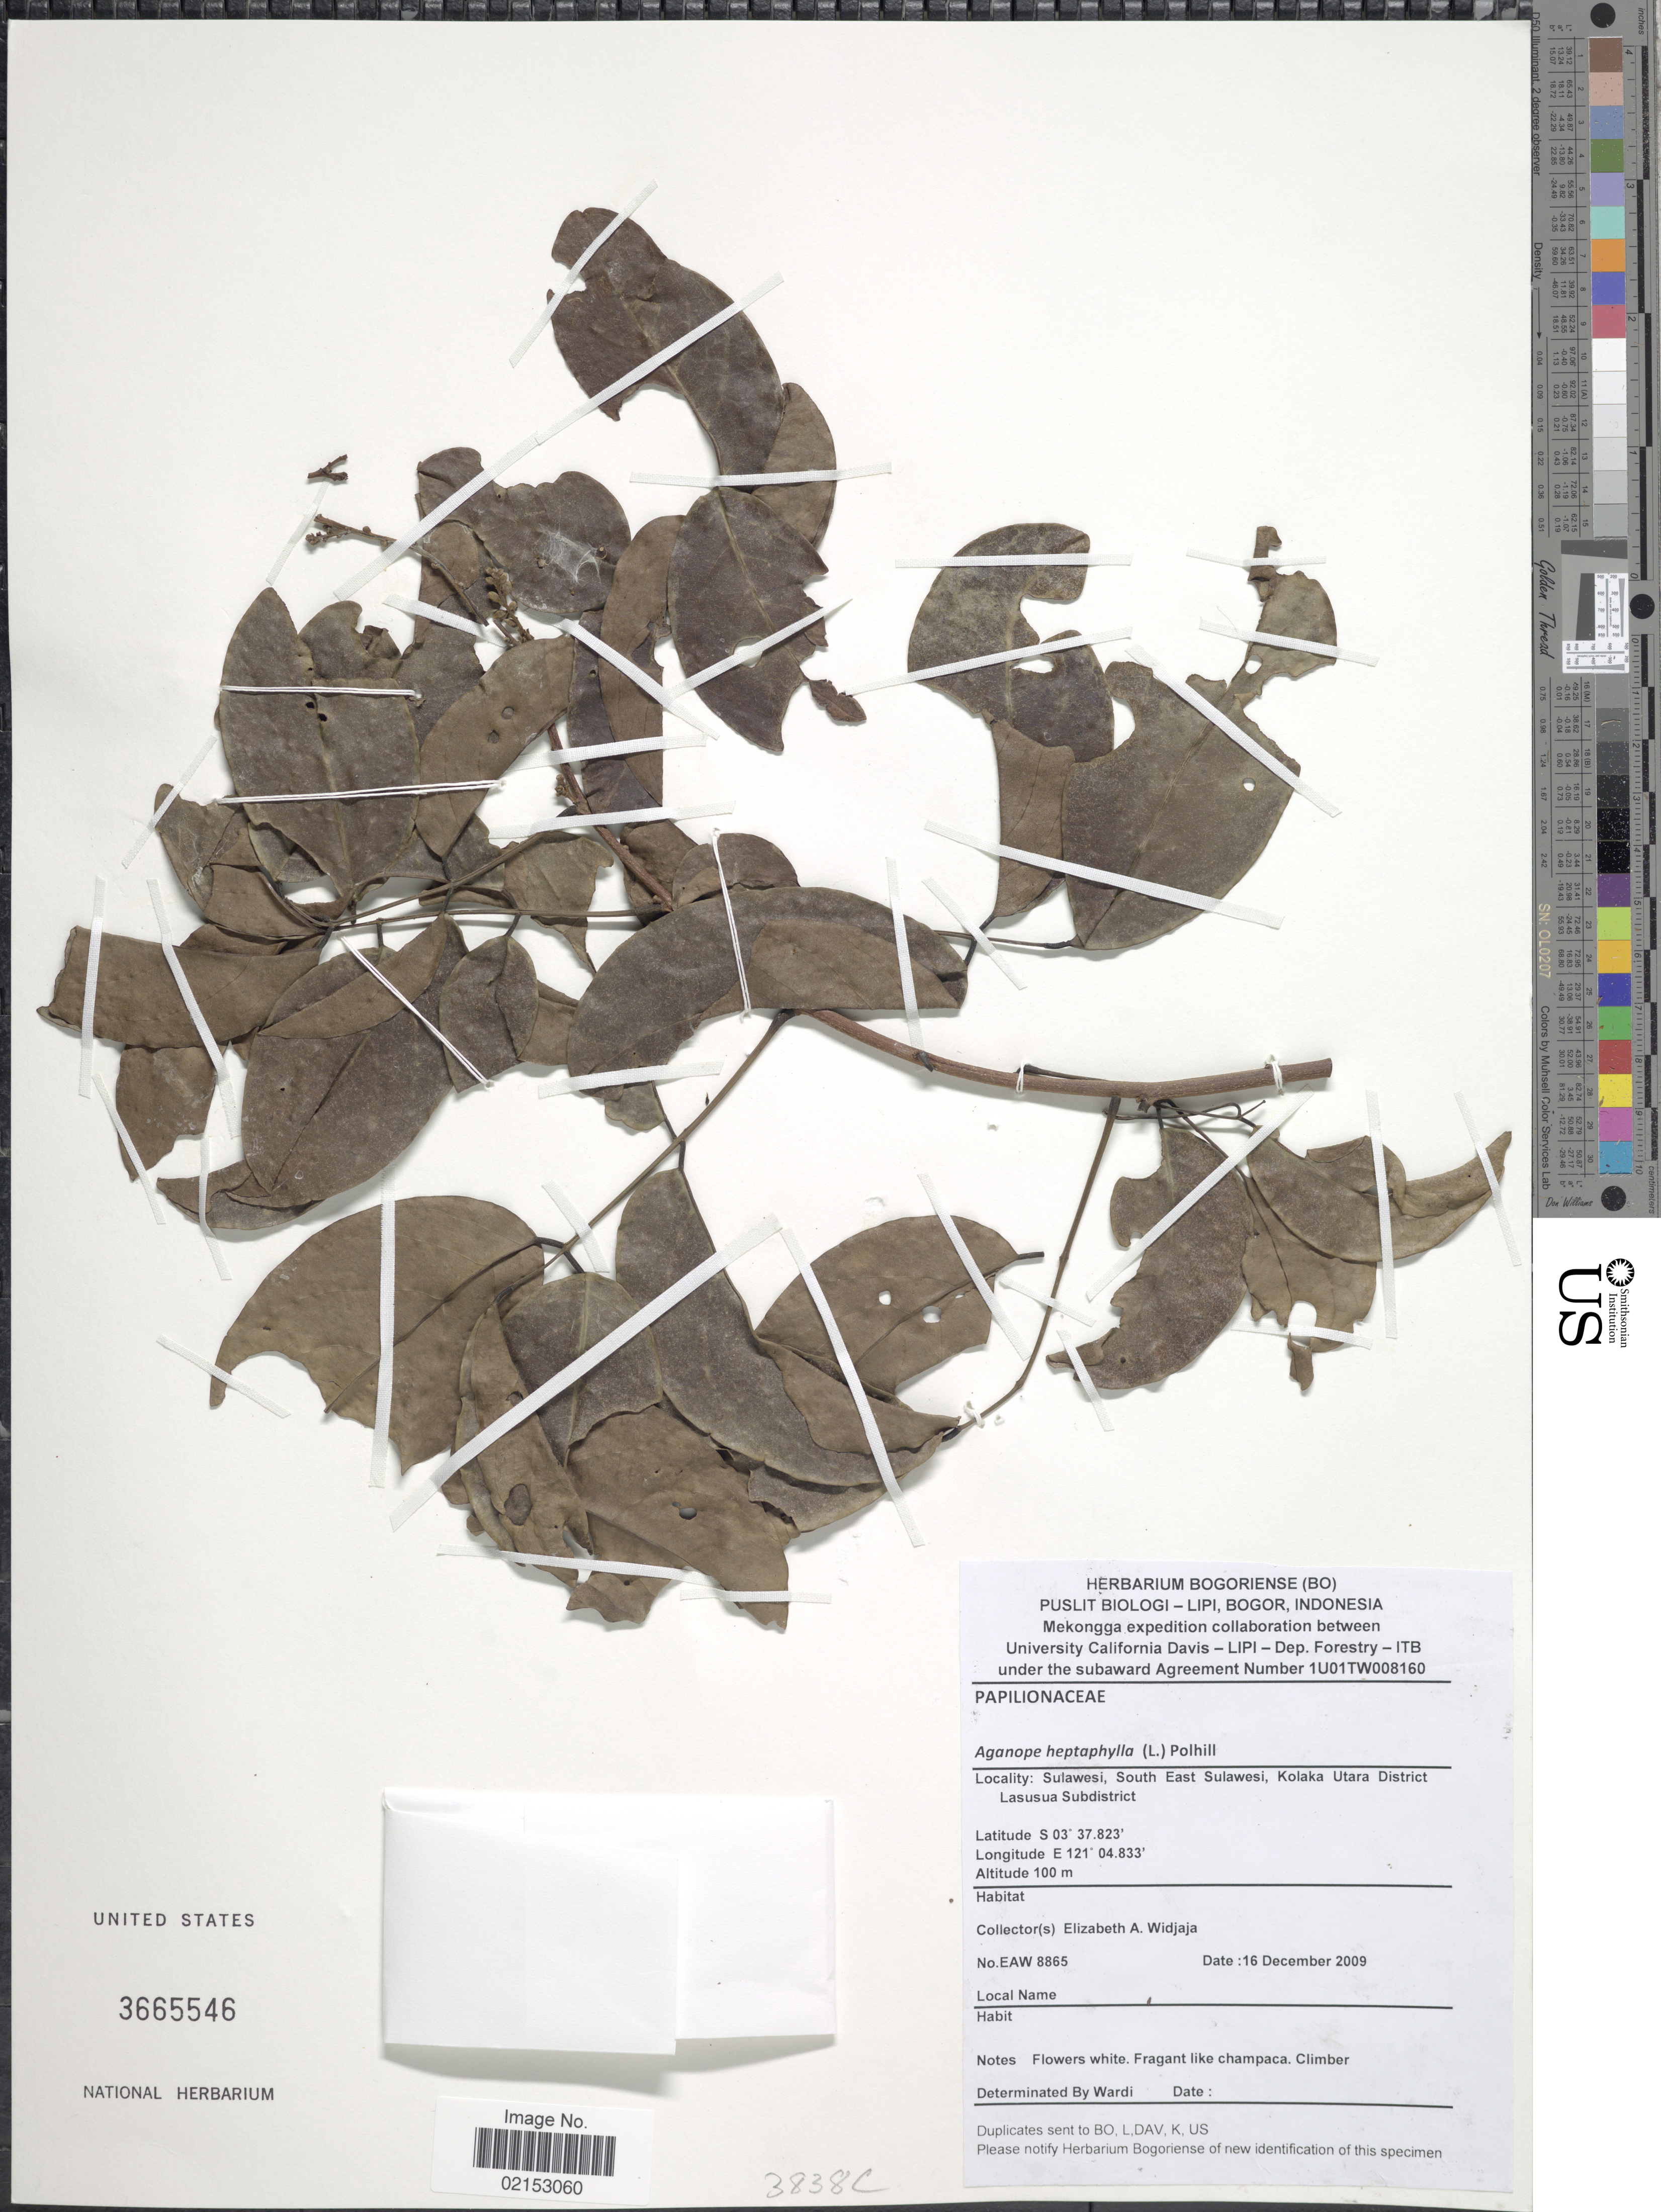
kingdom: Plantae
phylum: Tracheophyta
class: Magnoliopsida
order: Fabales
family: Fabaceae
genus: Aganope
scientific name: Aganope heptaphylla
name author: (L.) Polhill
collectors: E. A. Widjaja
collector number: EAW 8865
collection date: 2009-12-16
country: Indonesia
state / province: Sulawesi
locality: South East Sulawesi, Kolaka Utara District Lasusua Subdistrict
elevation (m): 100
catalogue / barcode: US 3665546